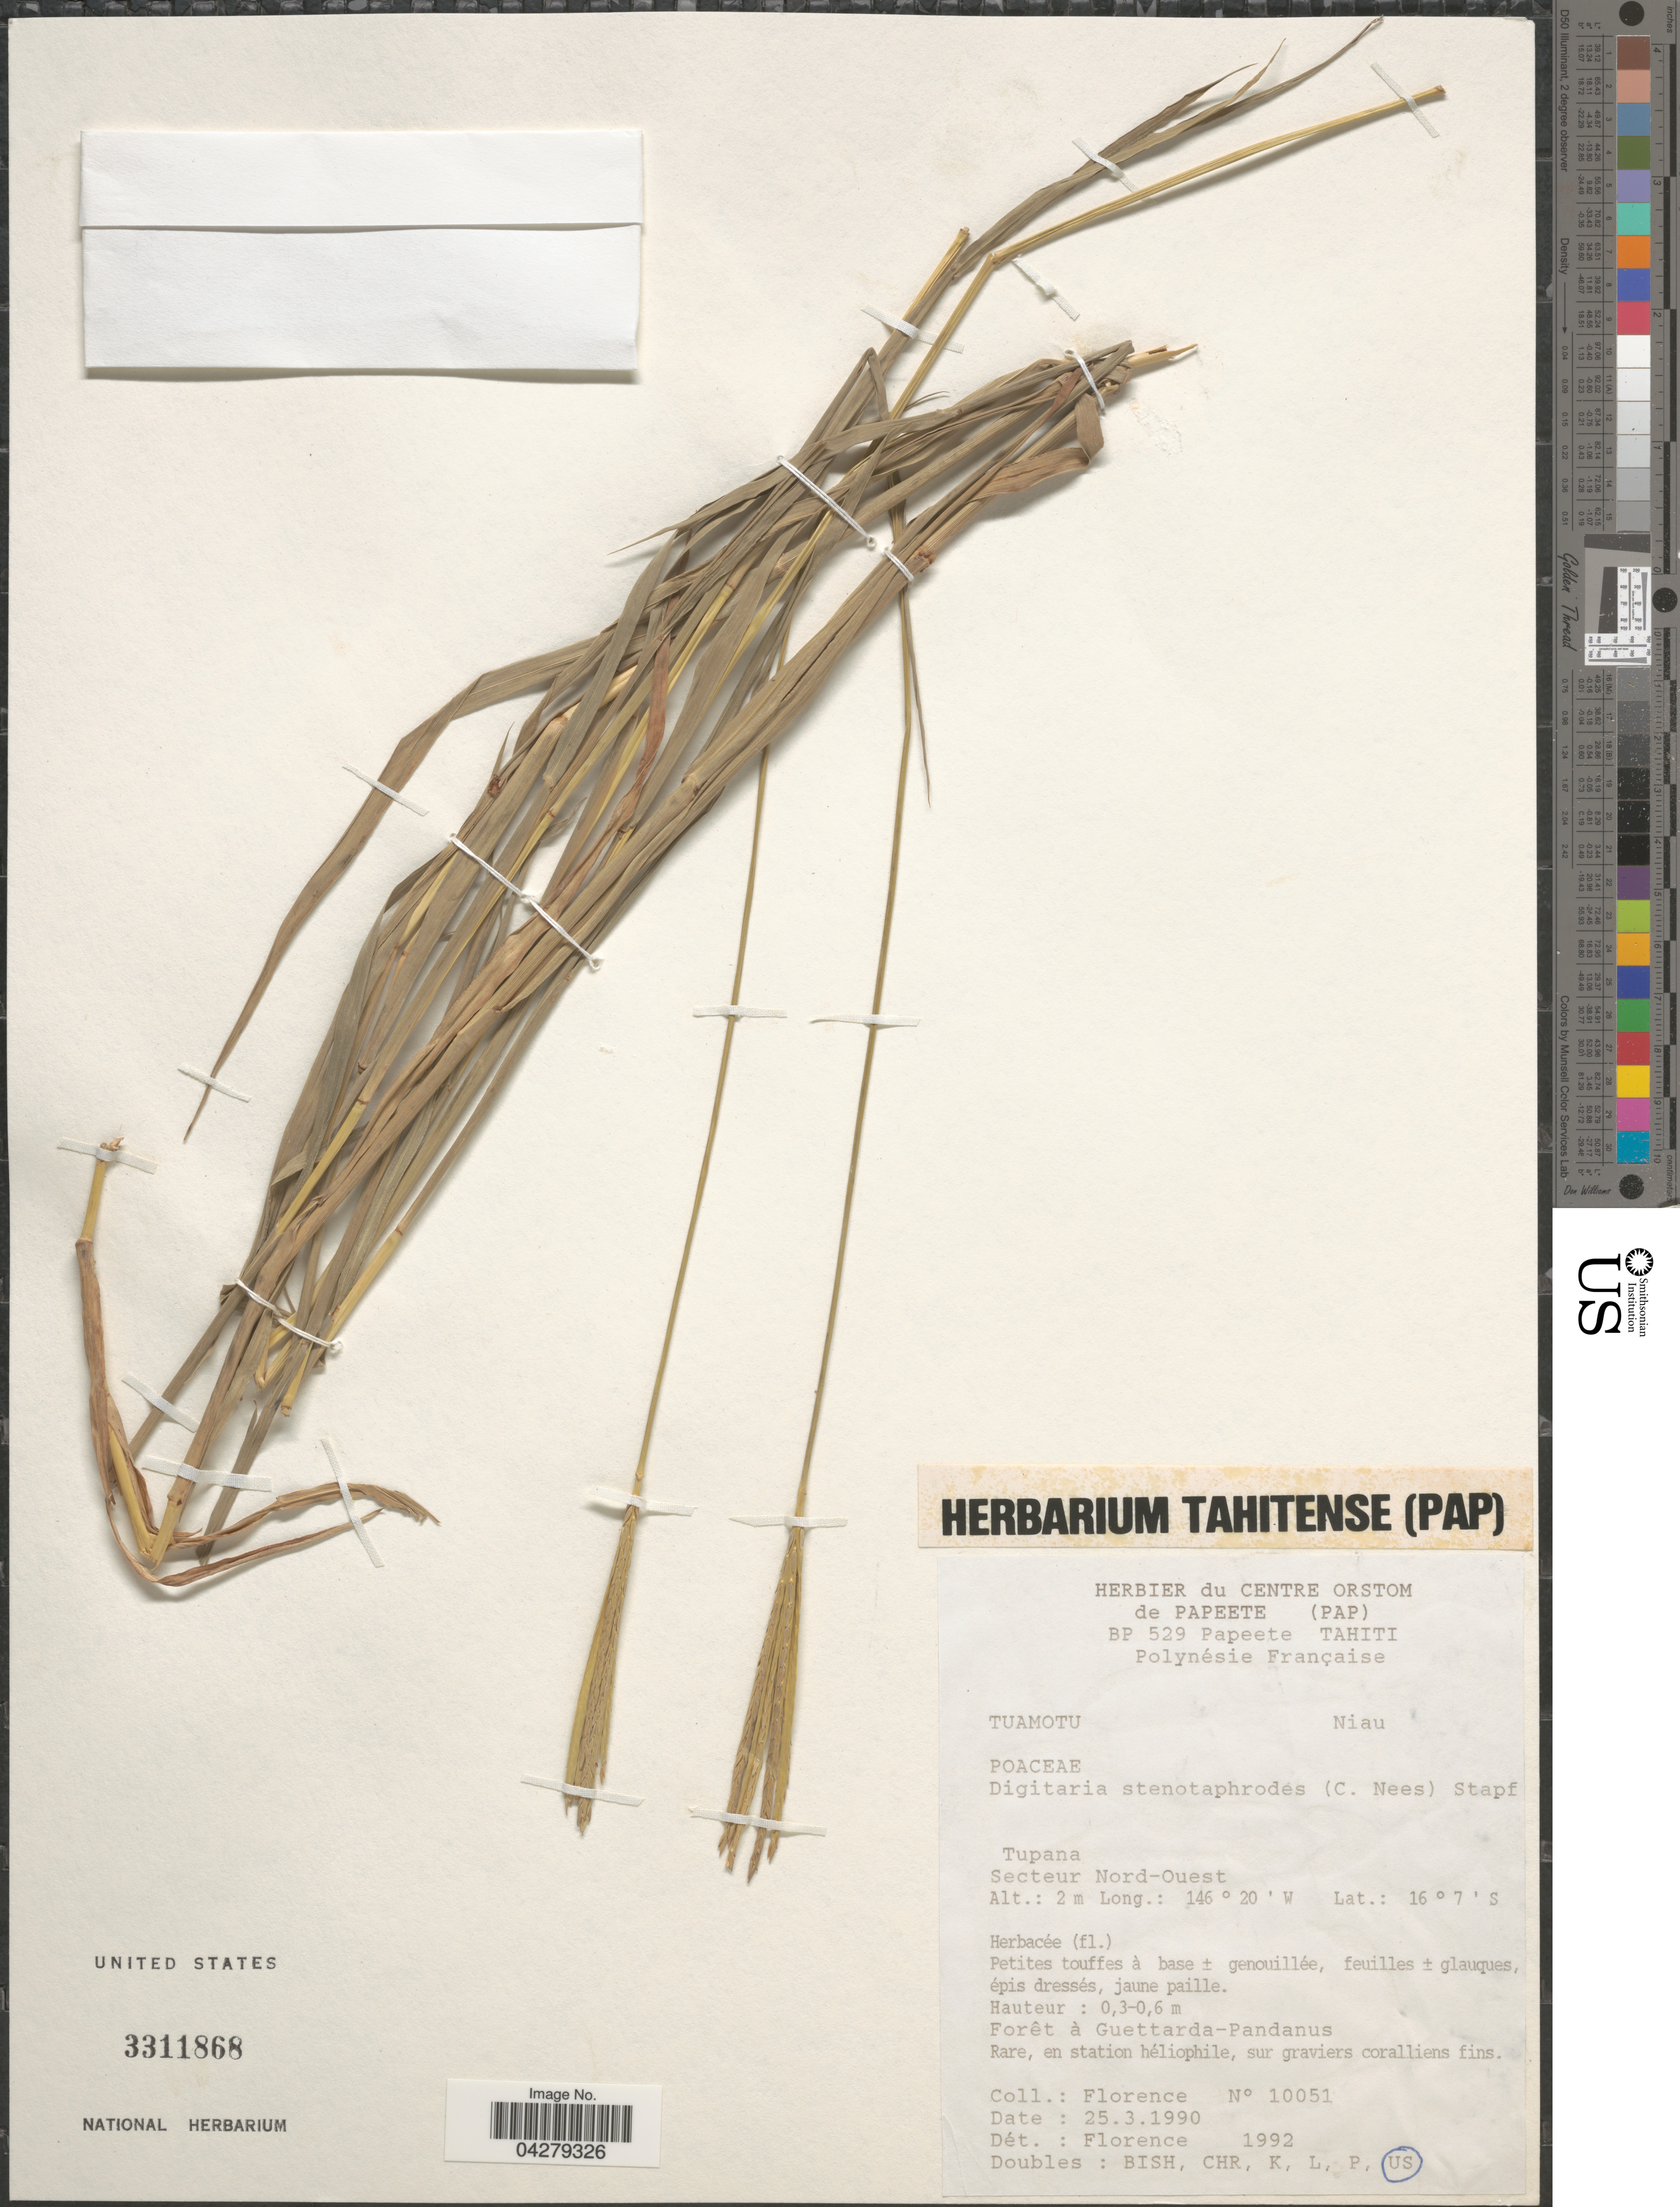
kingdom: Plantae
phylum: Tracheophyta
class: Liliopsida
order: Poales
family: Poaceae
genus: Digitaria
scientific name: Digitaria stenotaphrodes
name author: (Steud.) Stapf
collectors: -. Florence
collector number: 10051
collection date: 1990-03-25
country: French Polynesia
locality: Polynésie Française. Tuamotu. Niau. Tupana. Secteur Nord-Ouest.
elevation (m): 2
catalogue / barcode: US 3311868